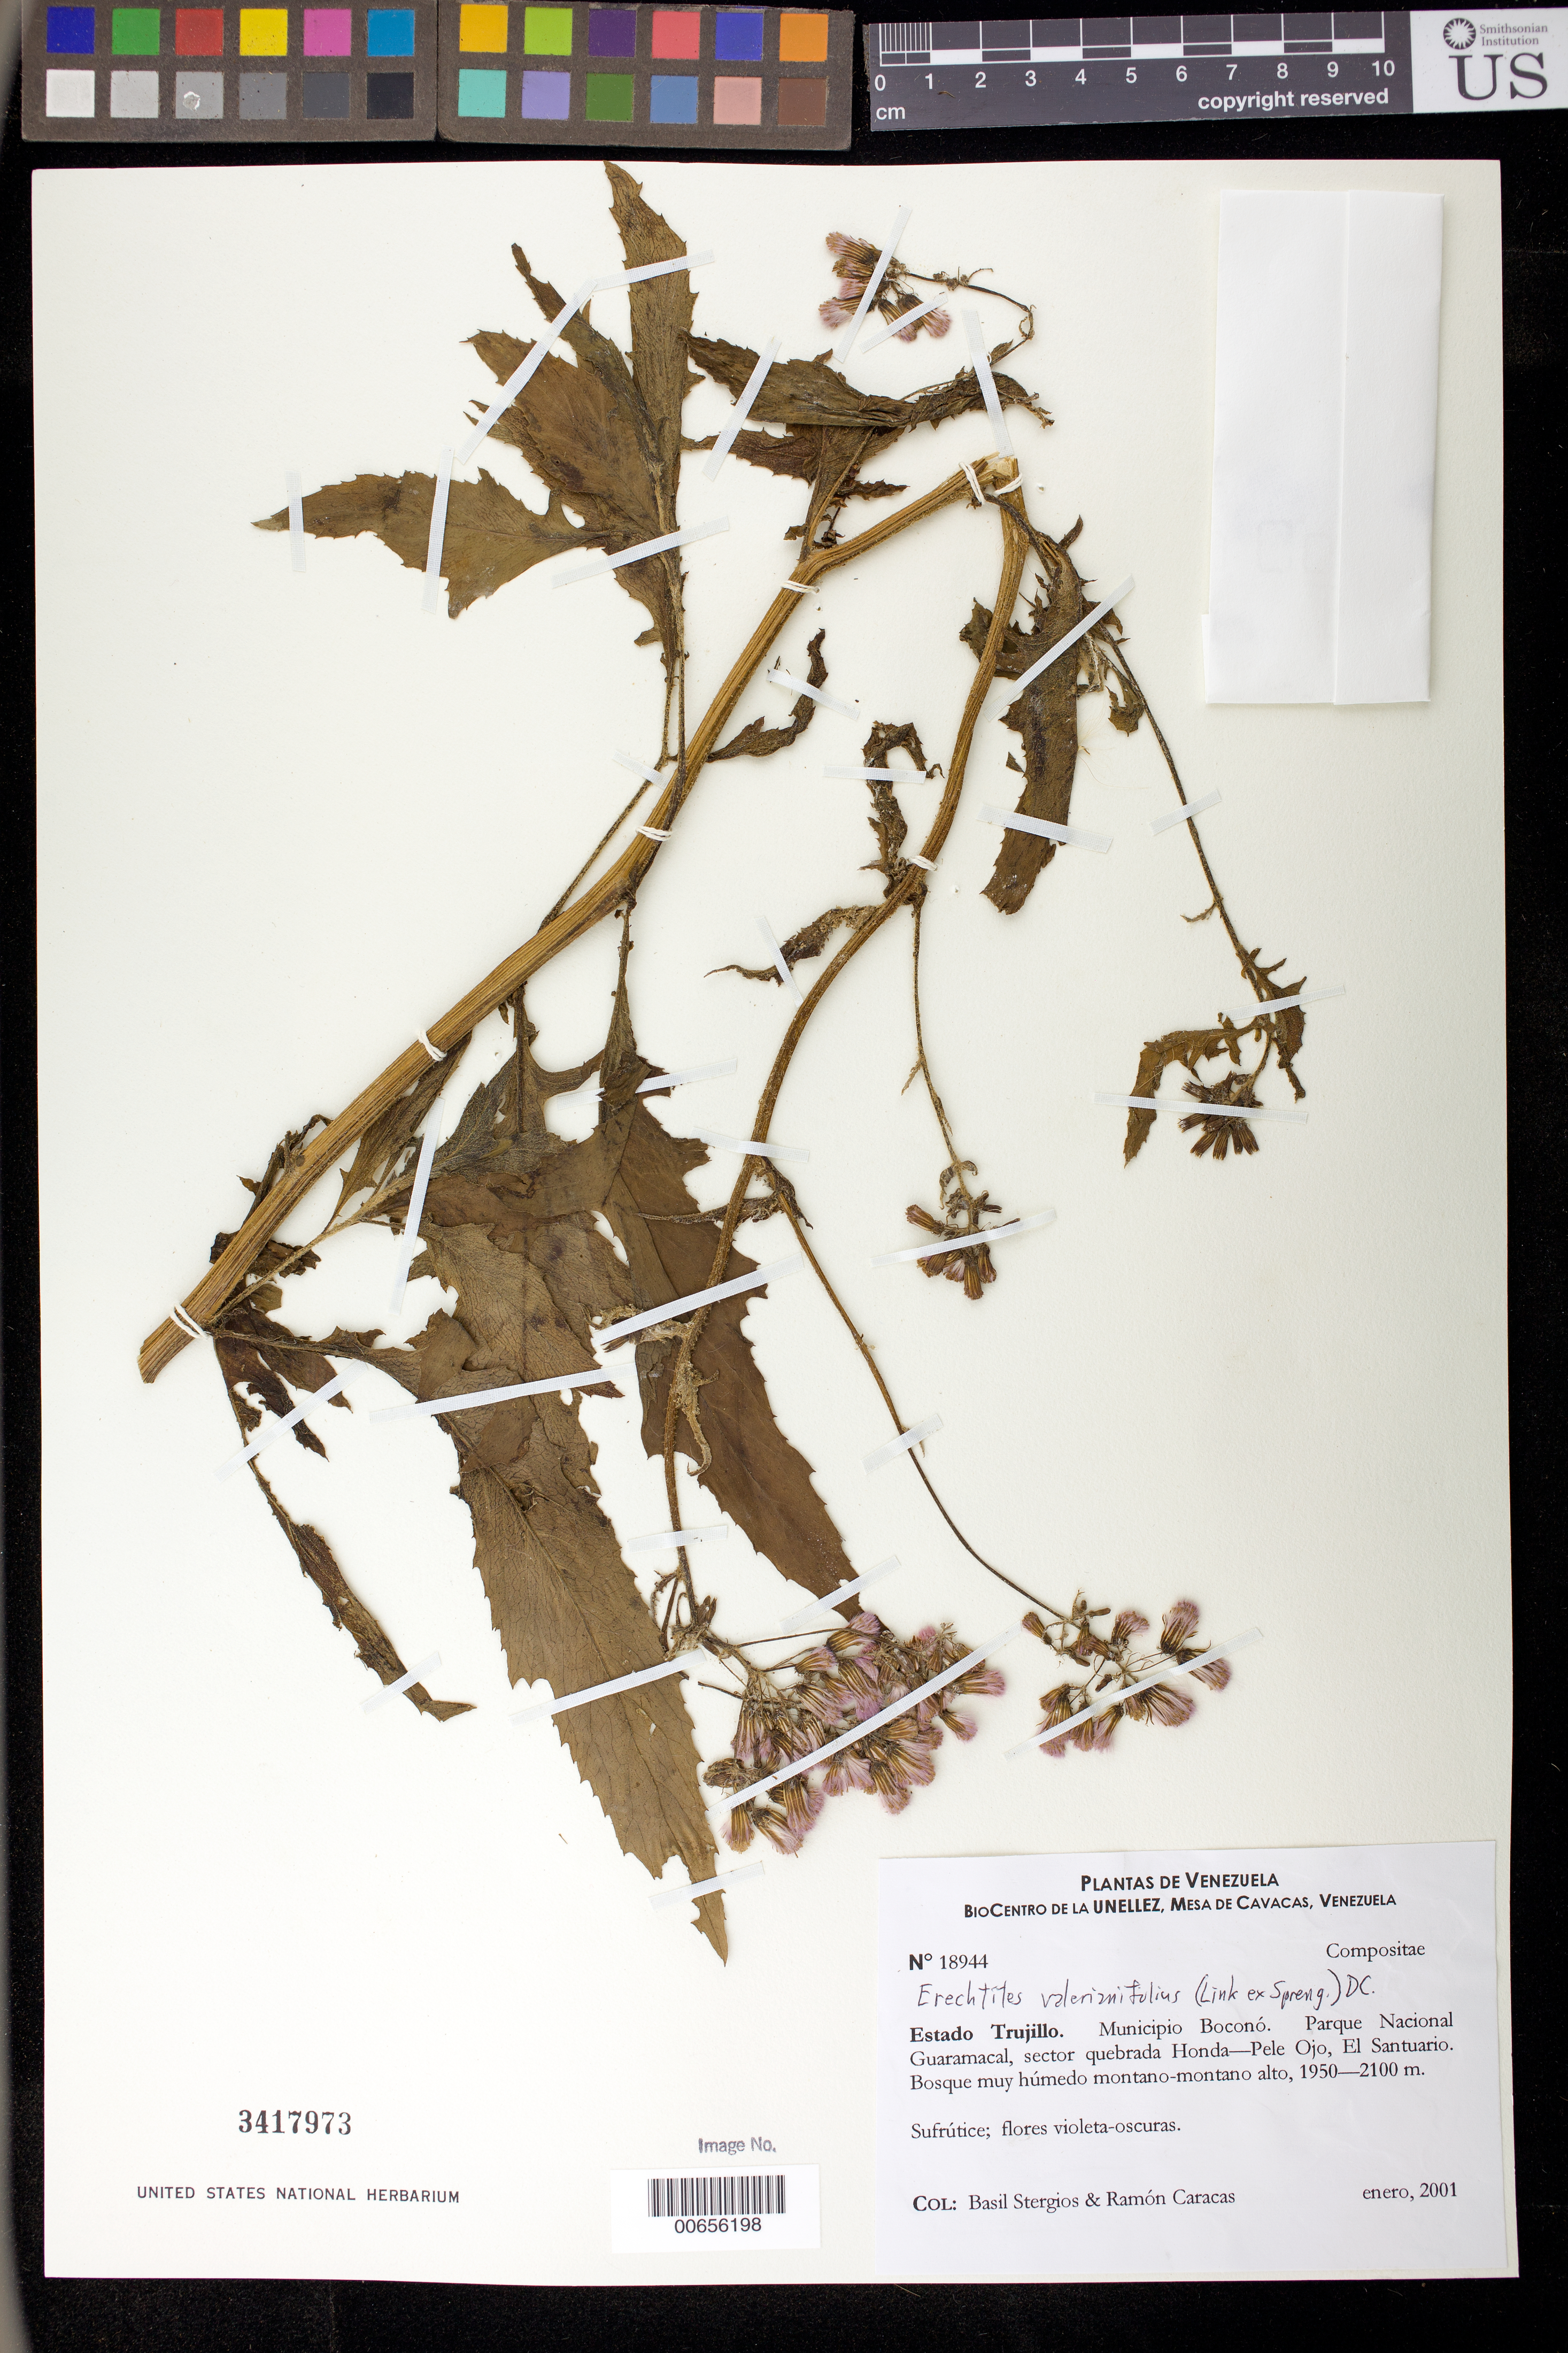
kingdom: Plantae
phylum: Tracheophyta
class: Magnoliopsida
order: Asterales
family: Asteraceae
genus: Erechtites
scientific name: Erechtites valerianifolius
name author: (Link ex Spreng.) DC.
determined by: Robinson, Harold E., (US)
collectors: B. G. Stergios & R. Caracas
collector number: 18944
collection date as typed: Jan 2001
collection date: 2001-01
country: Venezuela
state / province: Trujillo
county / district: Boconó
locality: Parque Nacional Guaramacal, sector quebrada Honda-Pele Ojo, El Santuario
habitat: Bosque muy húmedo montano-montano alto.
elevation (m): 1950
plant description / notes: MY, NY, PORT, TEX, US, VEN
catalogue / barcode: US 3417973